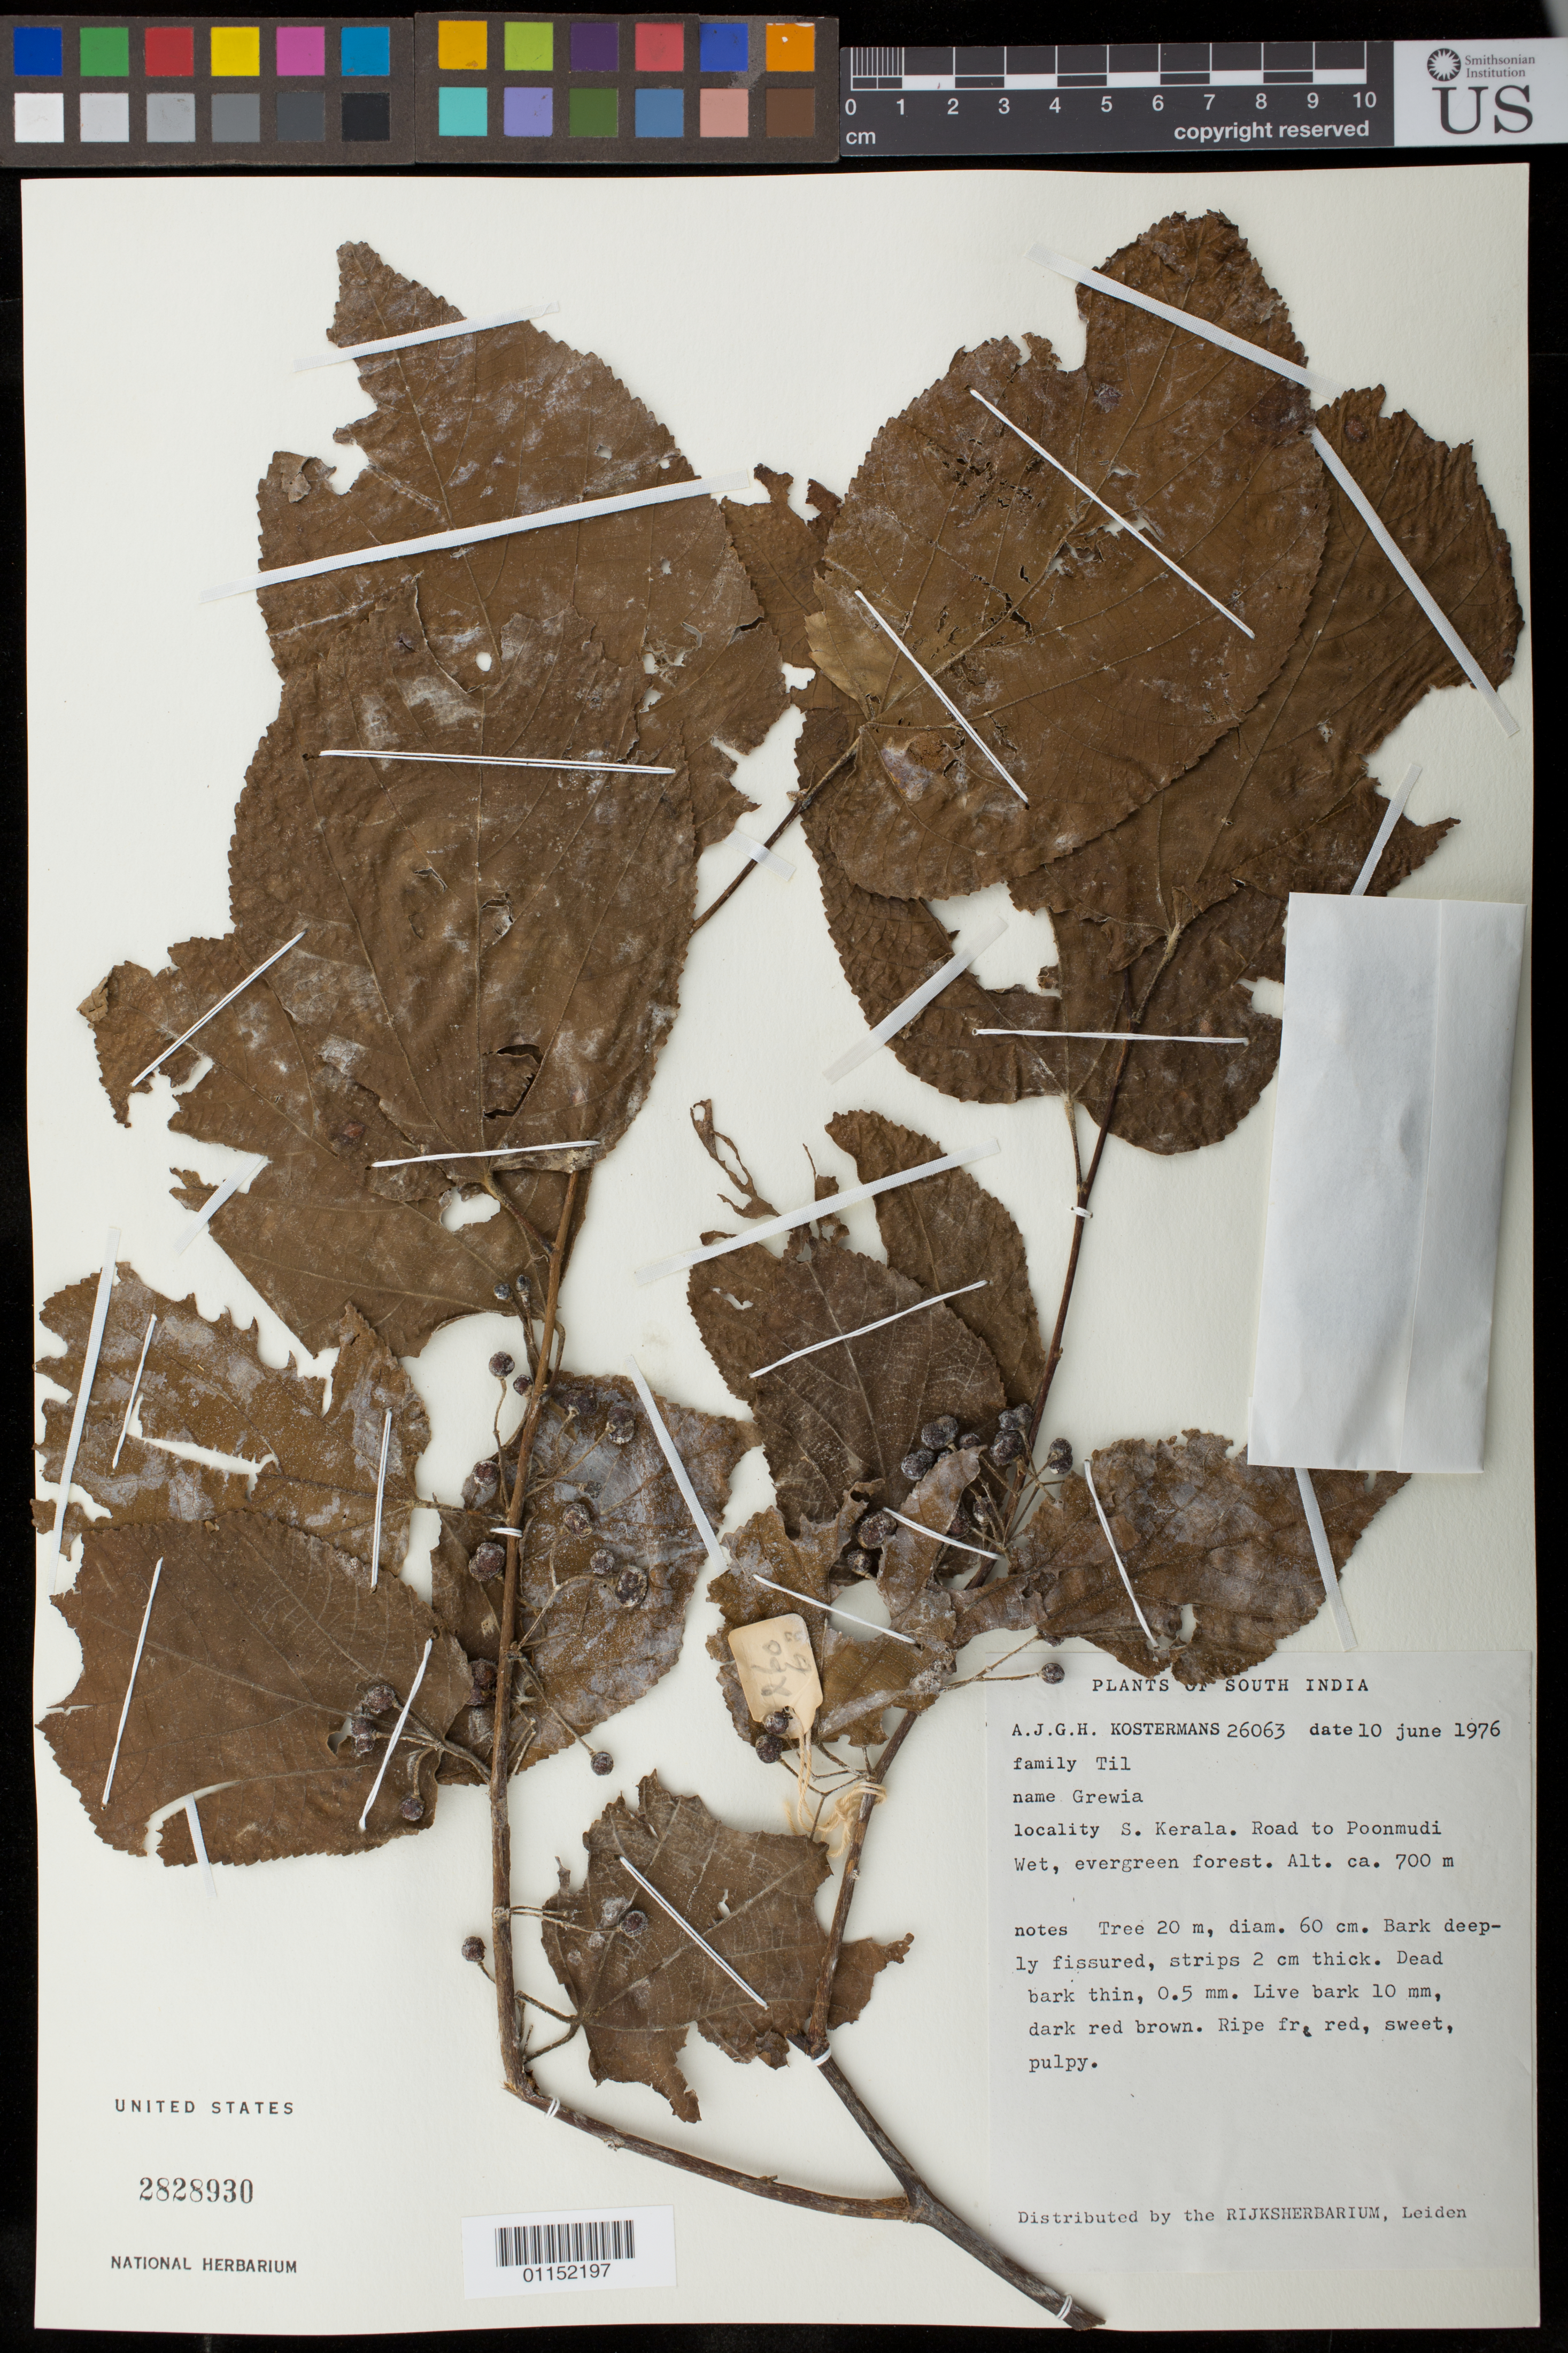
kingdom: Plantae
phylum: Tracheophyta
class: Magnoliopsida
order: Malvales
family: Malvaceae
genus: Grewia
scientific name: Grewia sp.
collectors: A. J. G. Kostermans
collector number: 26063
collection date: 1976-06-10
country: India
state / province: Kerala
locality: Road to Poonmudi Wet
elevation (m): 700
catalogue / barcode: US 2828930